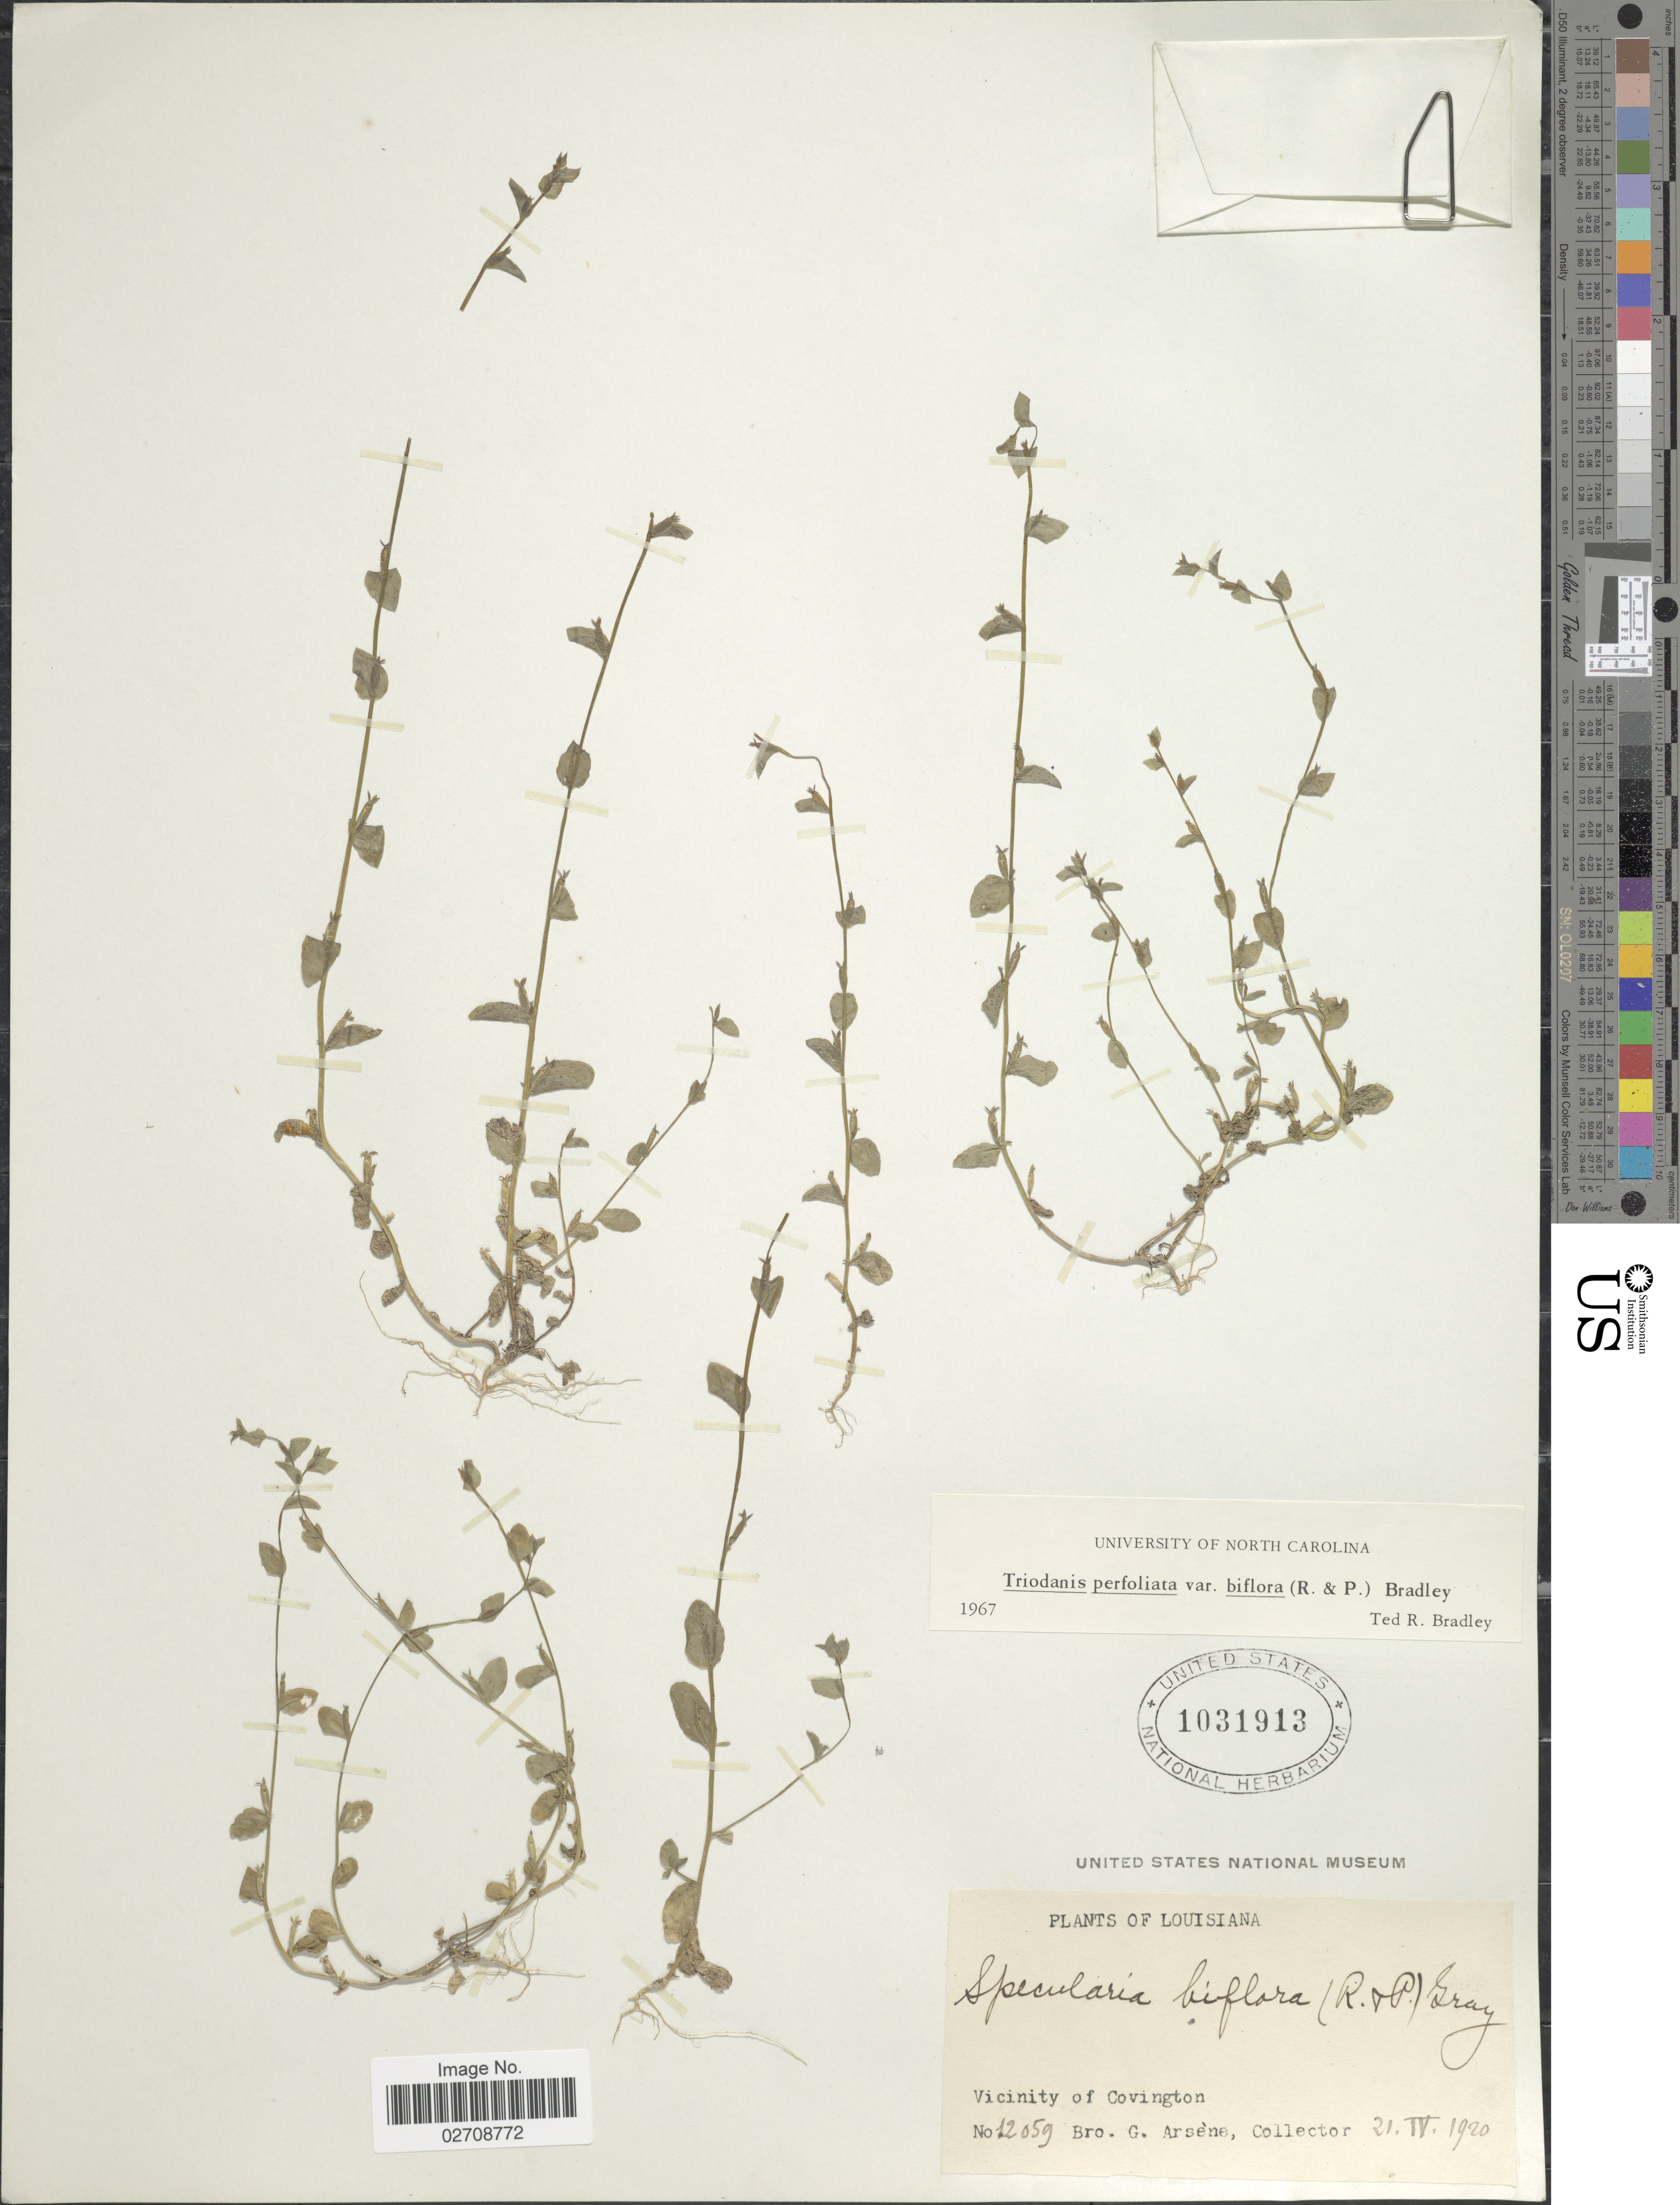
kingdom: Plantae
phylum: Tracheophyta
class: Magnoliopsida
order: Asterales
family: Campanulaceae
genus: Triodanis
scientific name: Triodanis biflora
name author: (Ruiz & Pav.) Greene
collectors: Bro. G. Arsène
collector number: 12059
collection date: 1920-04-21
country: United States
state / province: Louisiana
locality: Vicinity of Covington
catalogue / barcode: US 1031913